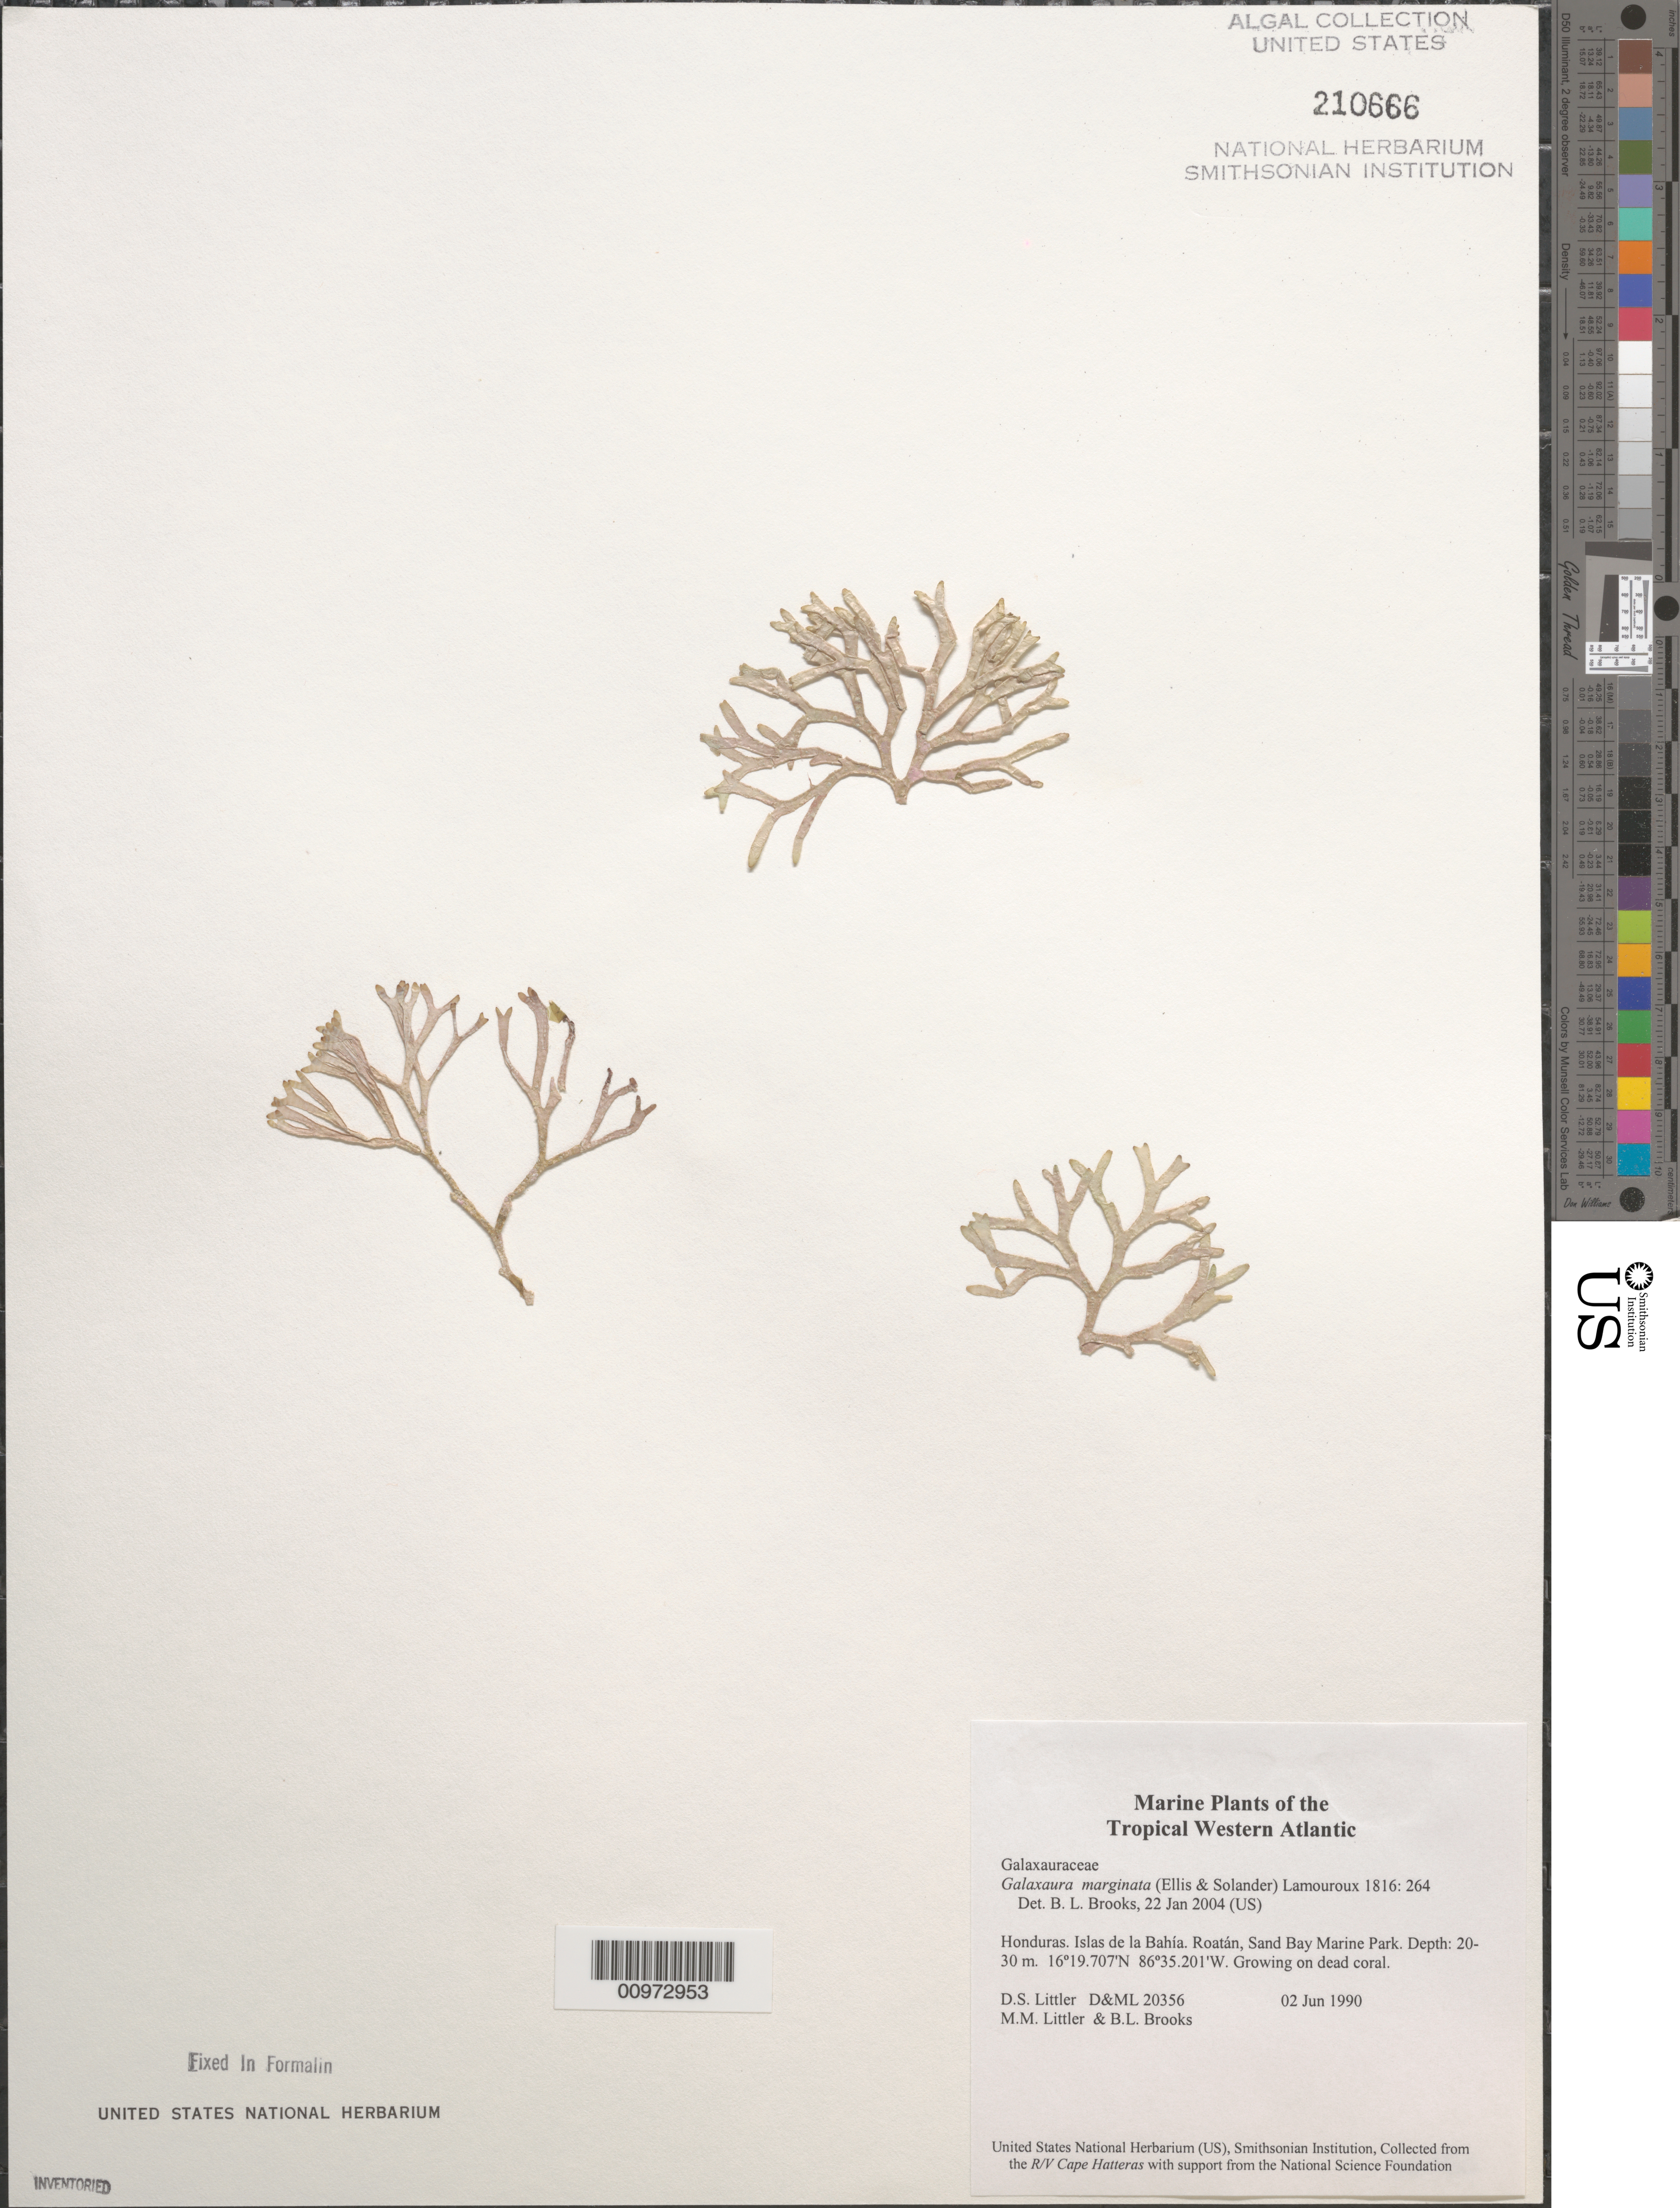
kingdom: Plantae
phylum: Rhodophyta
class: Florideophyceae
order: Nemaliales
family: Galaxauraceae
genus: Galaxaura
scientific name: Galaxaura marginata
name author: (J. Ellis & Sol.) J.V.Lamouroux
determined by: Brooks, B. L., (BOT), Smithsonian Institution - National Museum of Natural History (UNITED STATES)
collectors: D. S. Littler, M. M. Littler & B. Brooks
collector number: D&ML 20356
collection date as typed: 02 Jun 1990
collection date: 1990-06-02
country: Honduras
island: Roatan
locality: Sand Bay Marine Park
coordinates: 16 19.707'N, 86 35.201'W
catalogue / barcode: US 210666